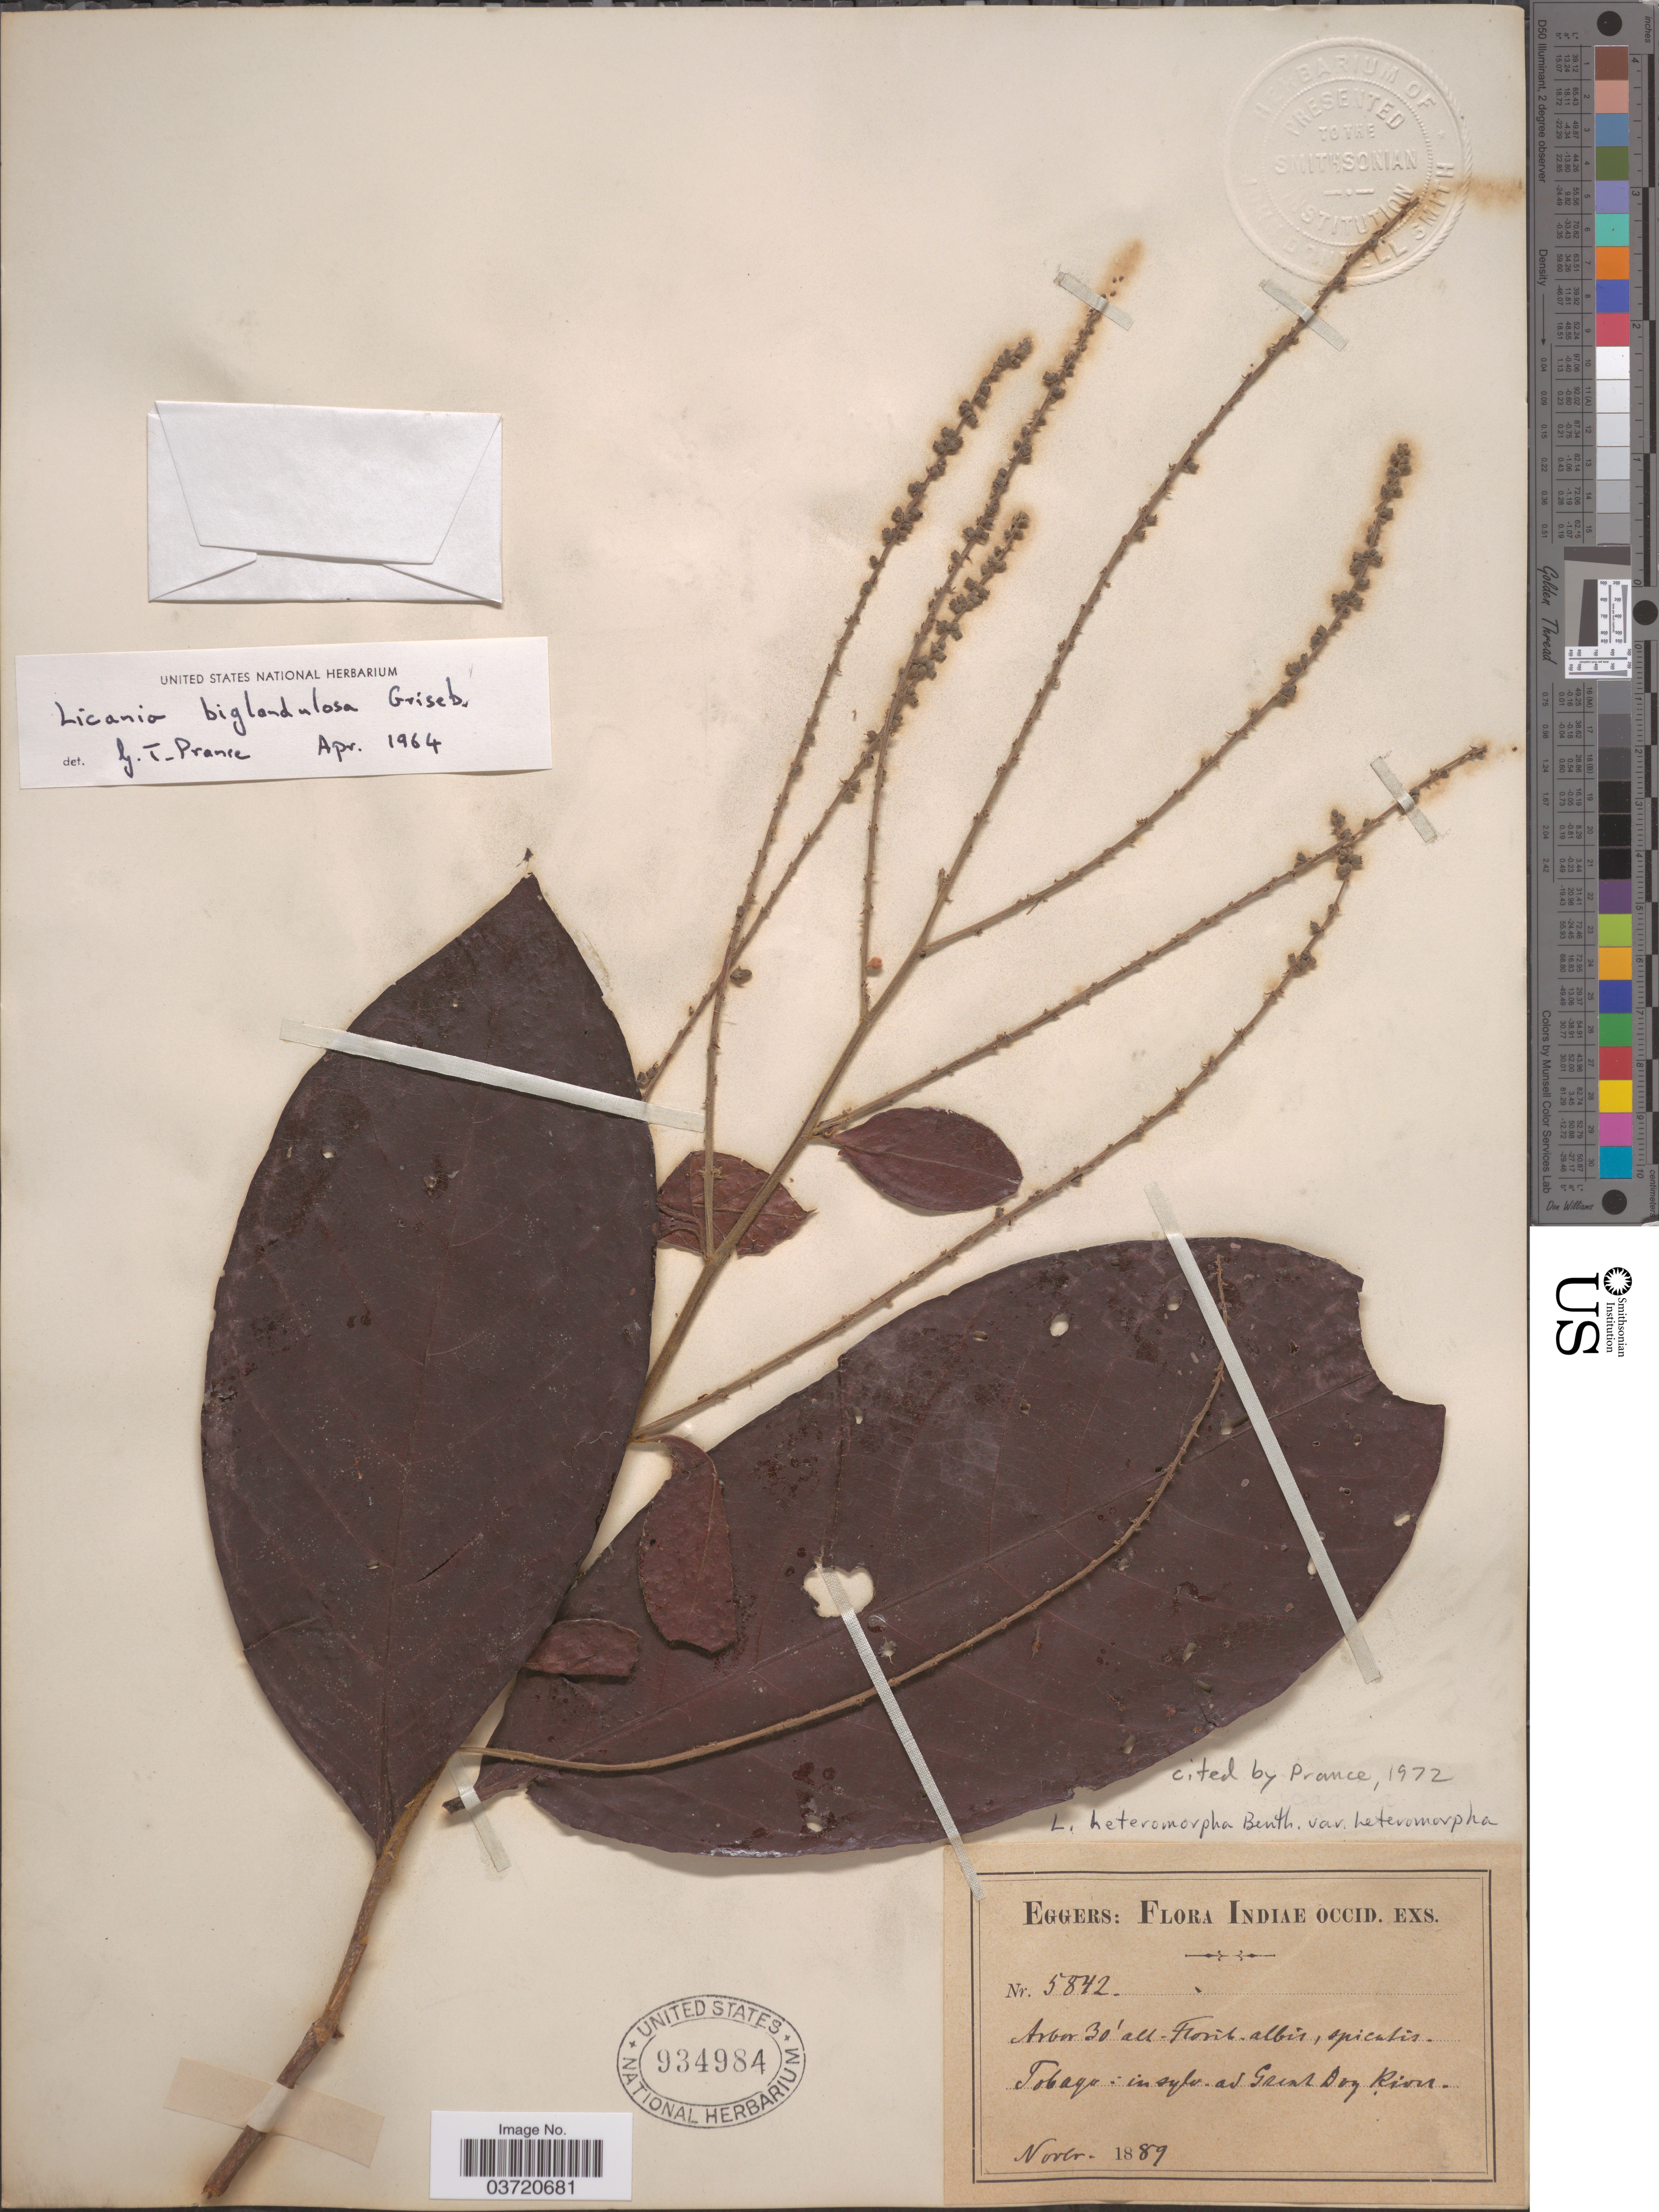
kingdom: Plantae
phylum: Tracheophyta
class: Magnoliopsida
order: Malpighiales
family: Chrysobalanaceae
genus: Hymenopus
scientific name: Hymenopus heteromorphus var. heteromorphus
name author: (Benth.) Sothers & Prance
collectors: -. Eggers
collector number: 5842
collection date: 1889-11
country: Trinidad and Tobago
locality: Indiae Occid. Tobago: in sylv. ad. Great Dog River.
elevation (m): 9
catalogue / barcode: US 934984